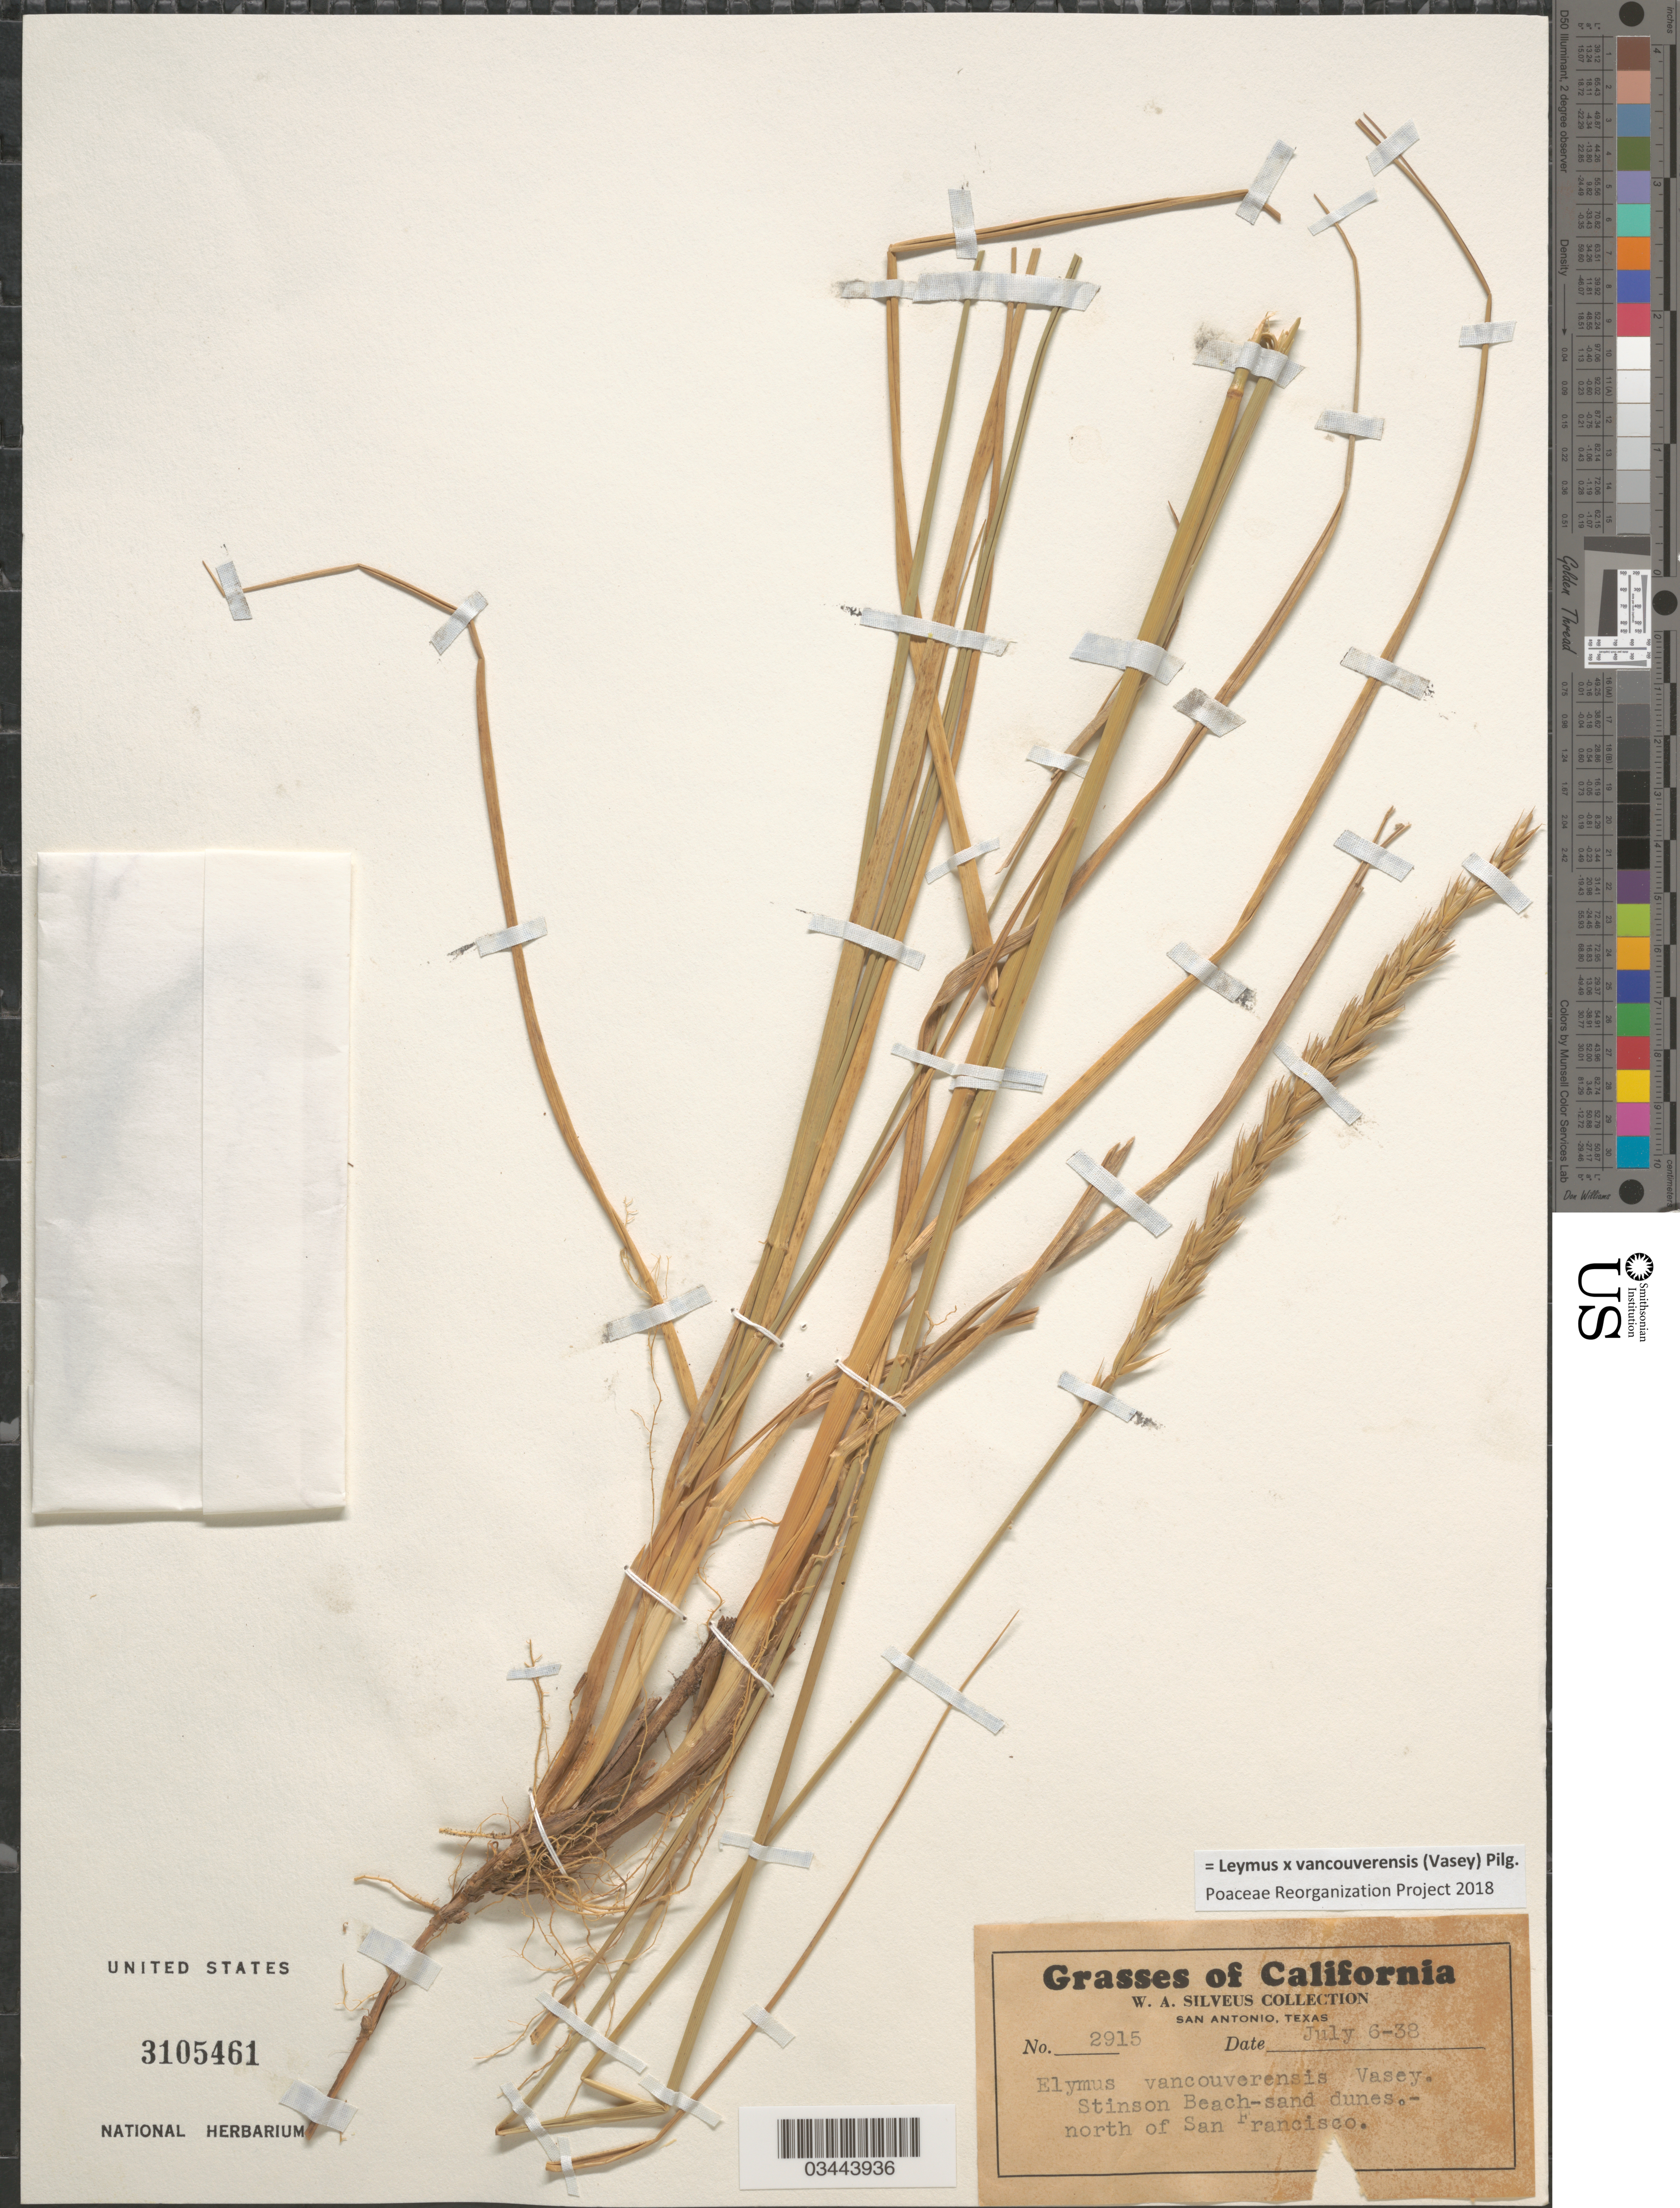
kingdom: Plantae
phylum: Tracheophyta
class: Liliopsida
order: Poales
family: Poaceae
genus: Leymus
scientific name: Leymus x vancouverensis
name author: (Vasey) Pilg.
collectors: W. Silveus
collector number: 2915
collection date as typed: Transcribed d/m/y: 6/7/38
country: United States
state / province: California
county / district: San Francisco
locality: Stinson Beach-sand dunes.- north of San Francisco.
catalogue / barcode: US 3105461